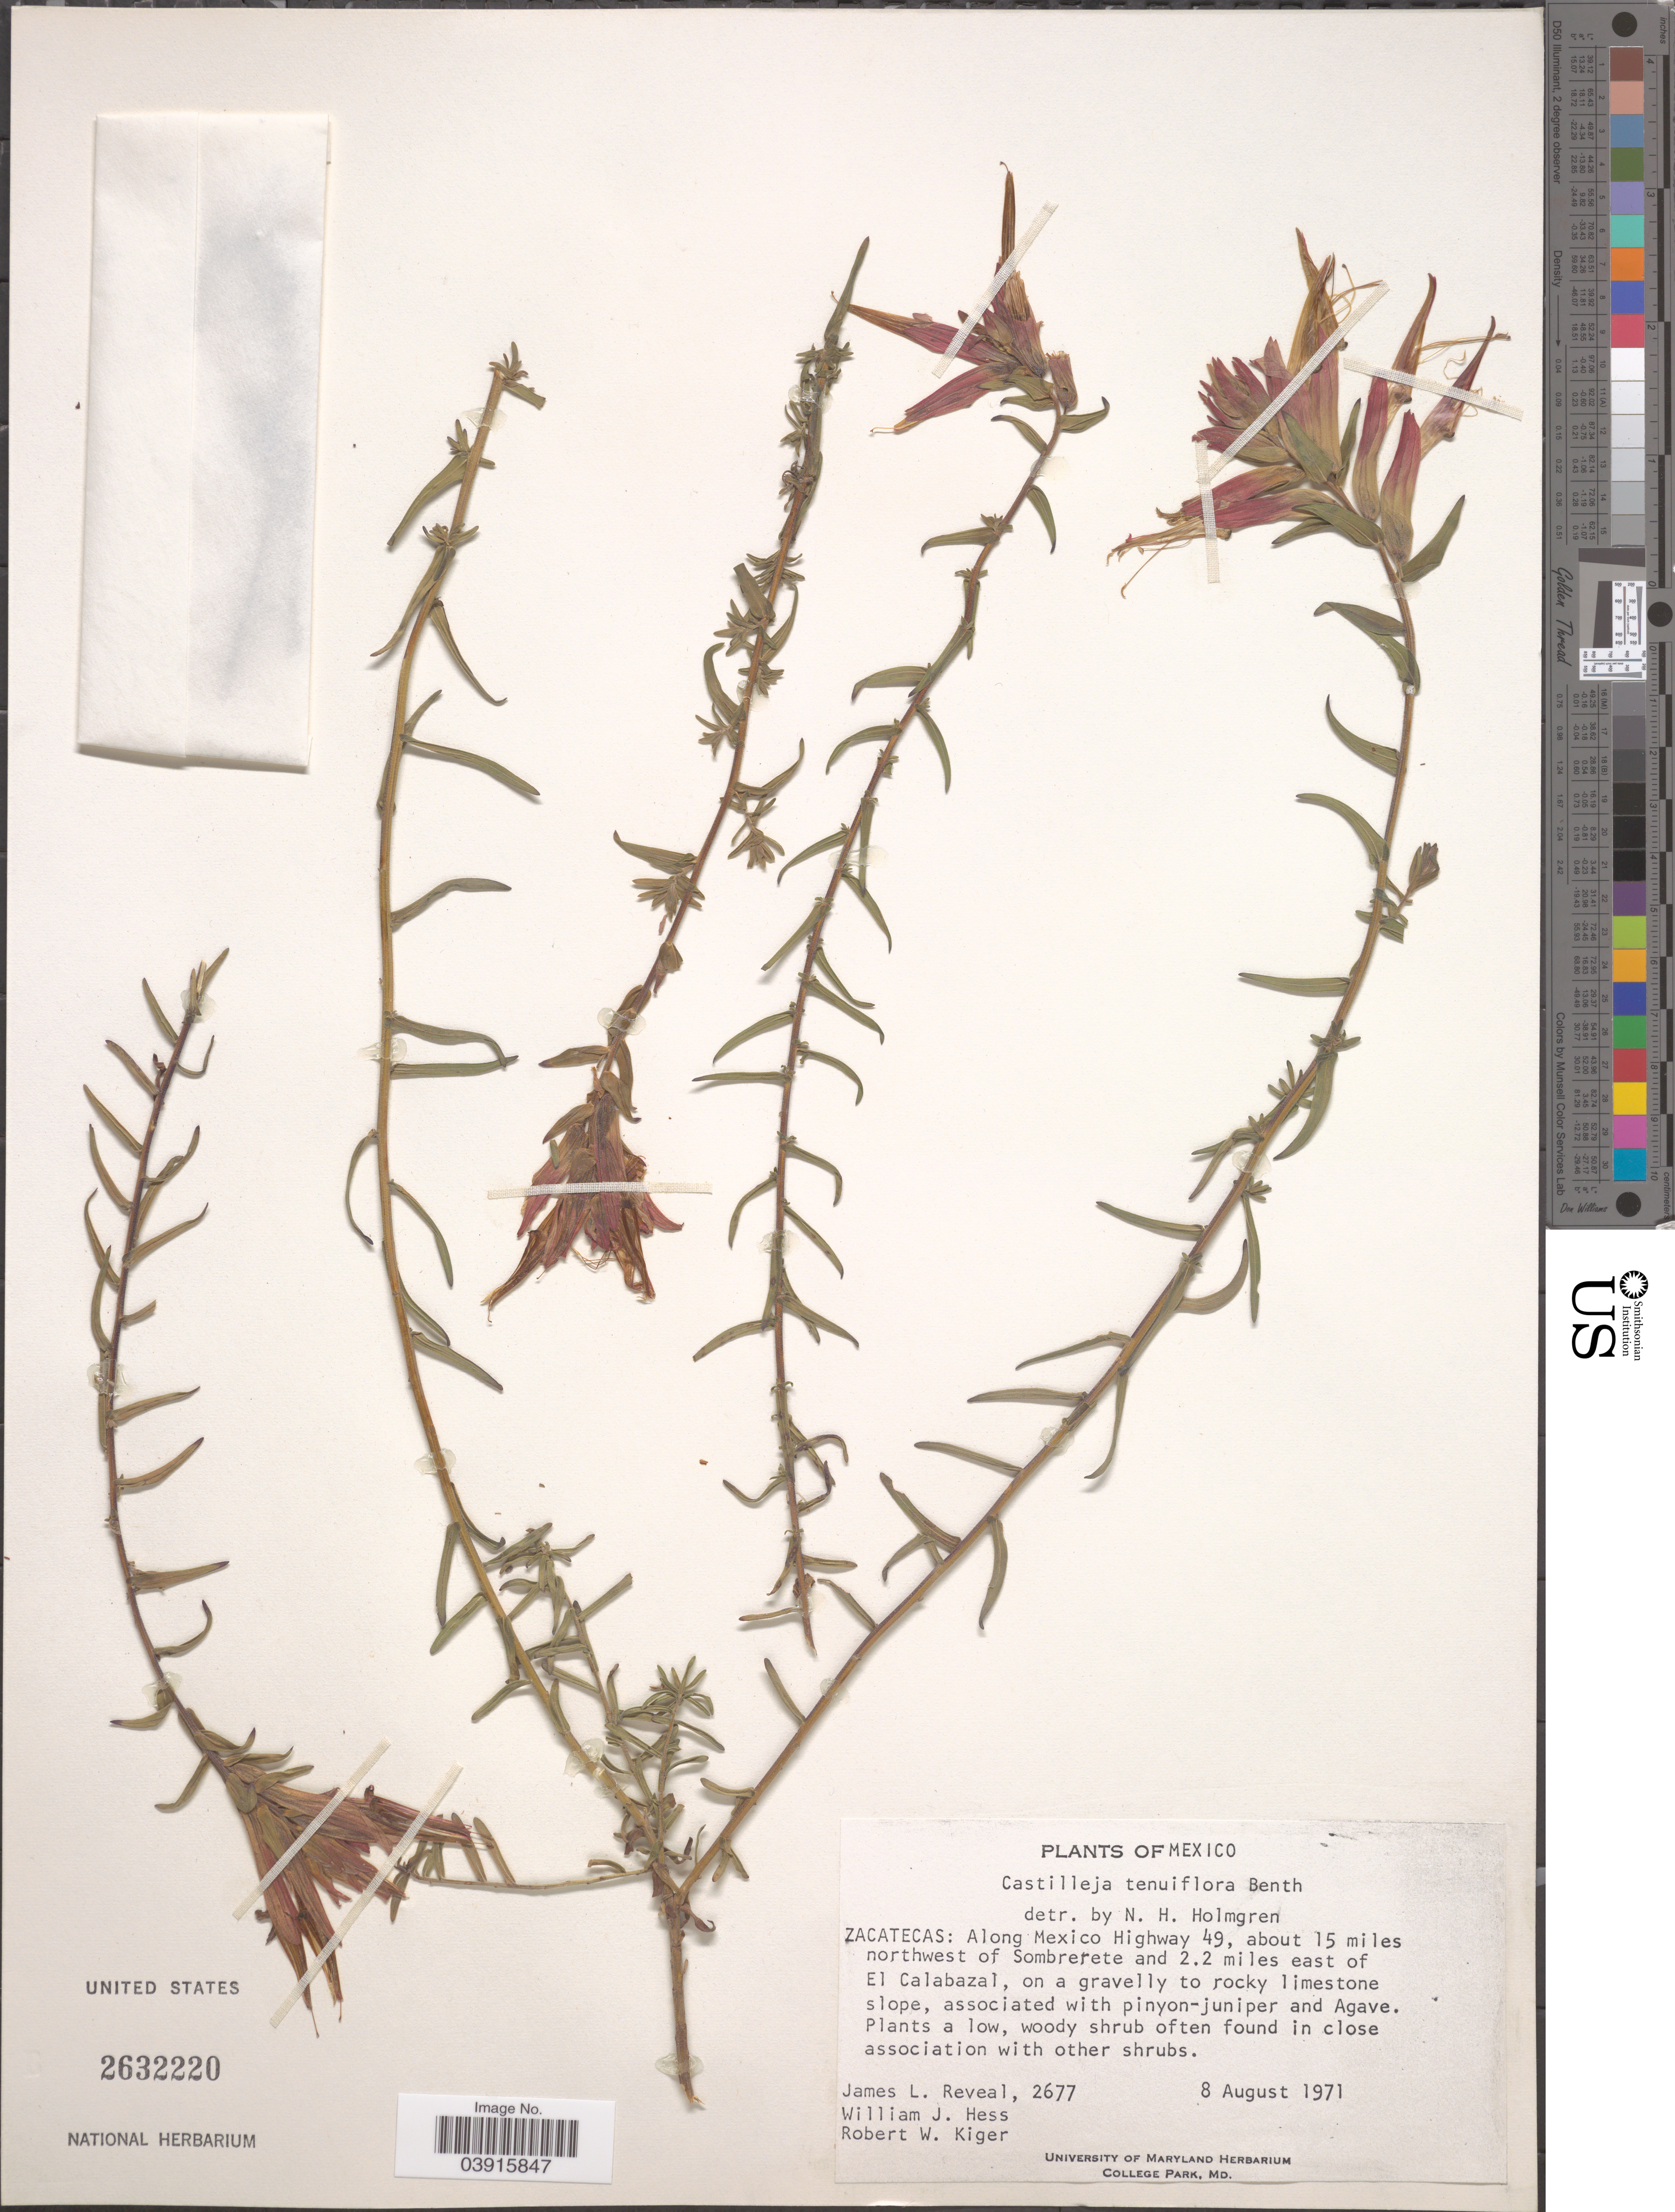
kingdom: Plantae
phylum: Tracheophyta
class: Magnoliopsida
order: Lamiales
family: Orobanchaceae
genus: Castilleja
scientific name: Castilleja tenuiflora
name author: Benth.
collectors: J. L. Reveal, W. Hess & R. Kiger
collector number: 2677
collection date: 1971-08-08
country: Mexico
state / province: Zacatecas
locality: Along Mexico Highway 49, about 15 miles northwest of Sombrerete and 2.2 miles east of El Calabazal.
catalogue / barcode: US 2632220